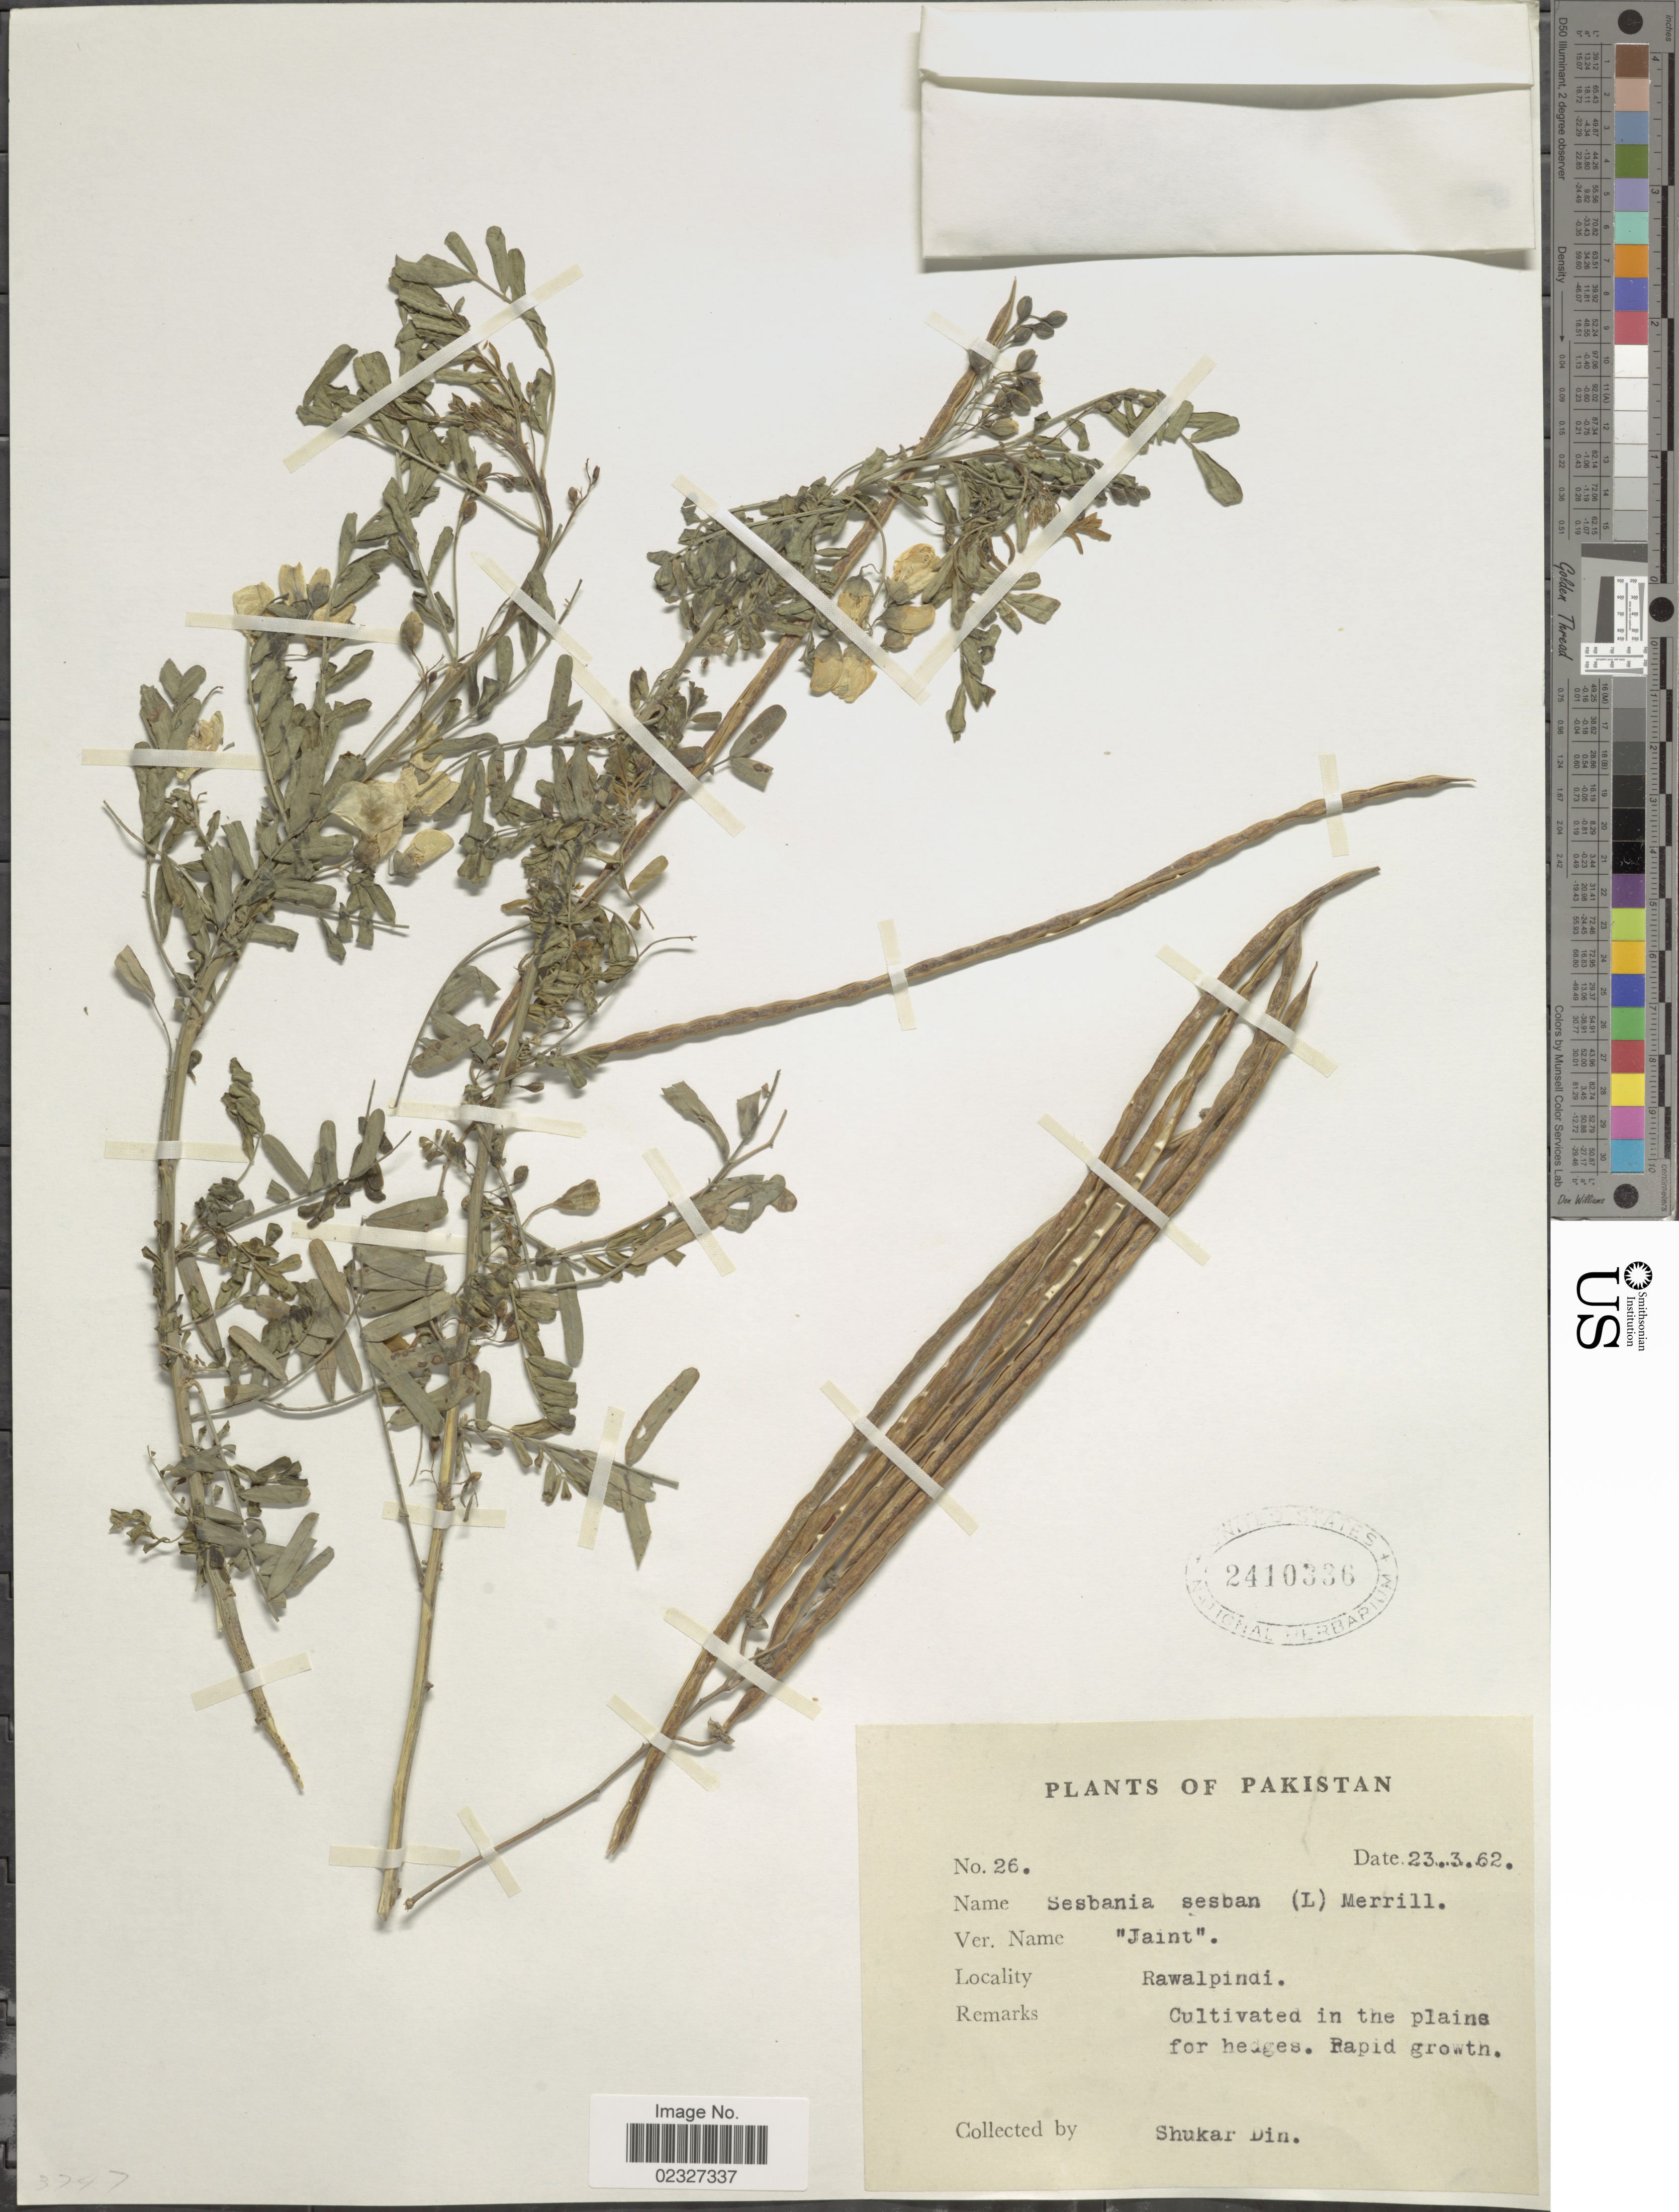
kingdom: Plantae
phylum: Tracheophyta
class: Magnoliopsida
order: Fabales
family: Fabaceae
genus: Sesbania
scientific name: Sesbania sesban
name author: (L.) Merr.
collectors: S. Din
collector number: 26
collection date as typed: Transcribed d/m/y: 23/3/62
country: Pakistan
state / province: Punjab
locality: Rawalpindi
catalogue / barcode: US 2410336